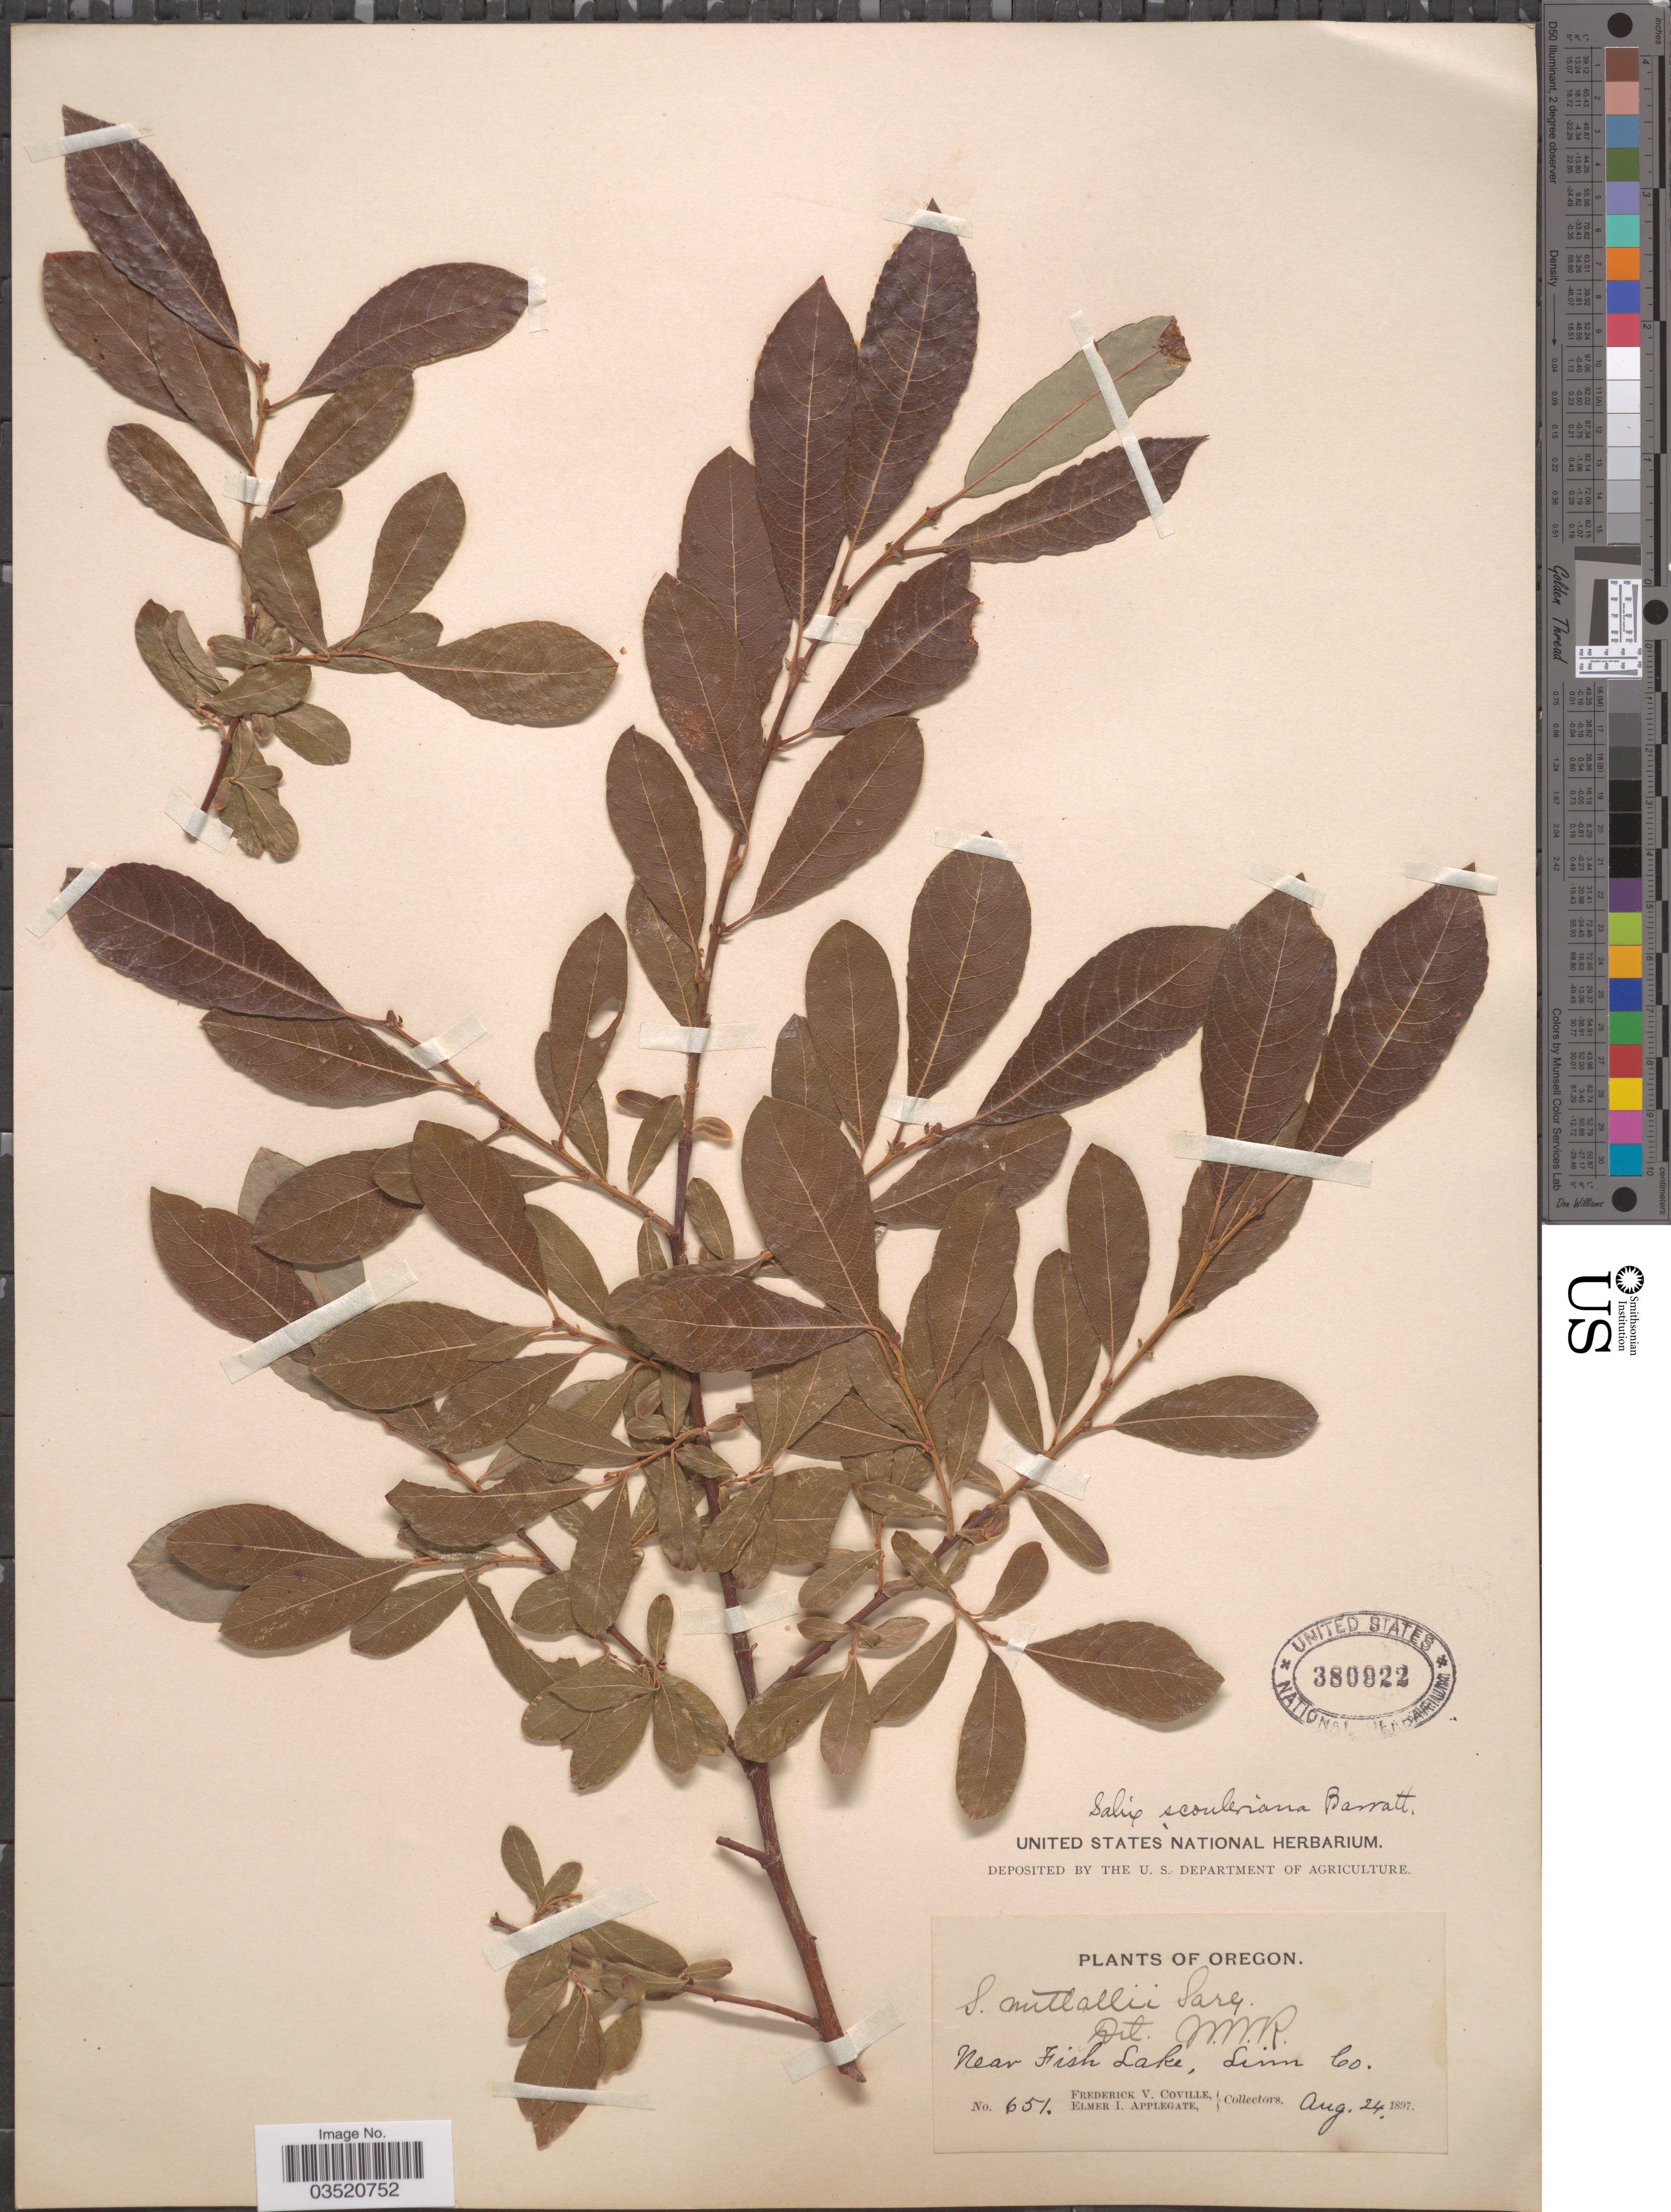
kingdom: Plantae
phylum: Tracheophyta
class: Magnoliopsida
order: Malpighiales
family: Salicaceae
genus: Salix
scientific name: Salix scouleriana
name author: Barratt ex Hook.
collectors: F. V. Coville & E. I. Applegate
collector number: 651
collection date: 1897-08-24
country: United States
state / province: Oregon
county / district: Linn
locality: Near Fish Lake, Linn Co.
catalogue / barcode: US 380922